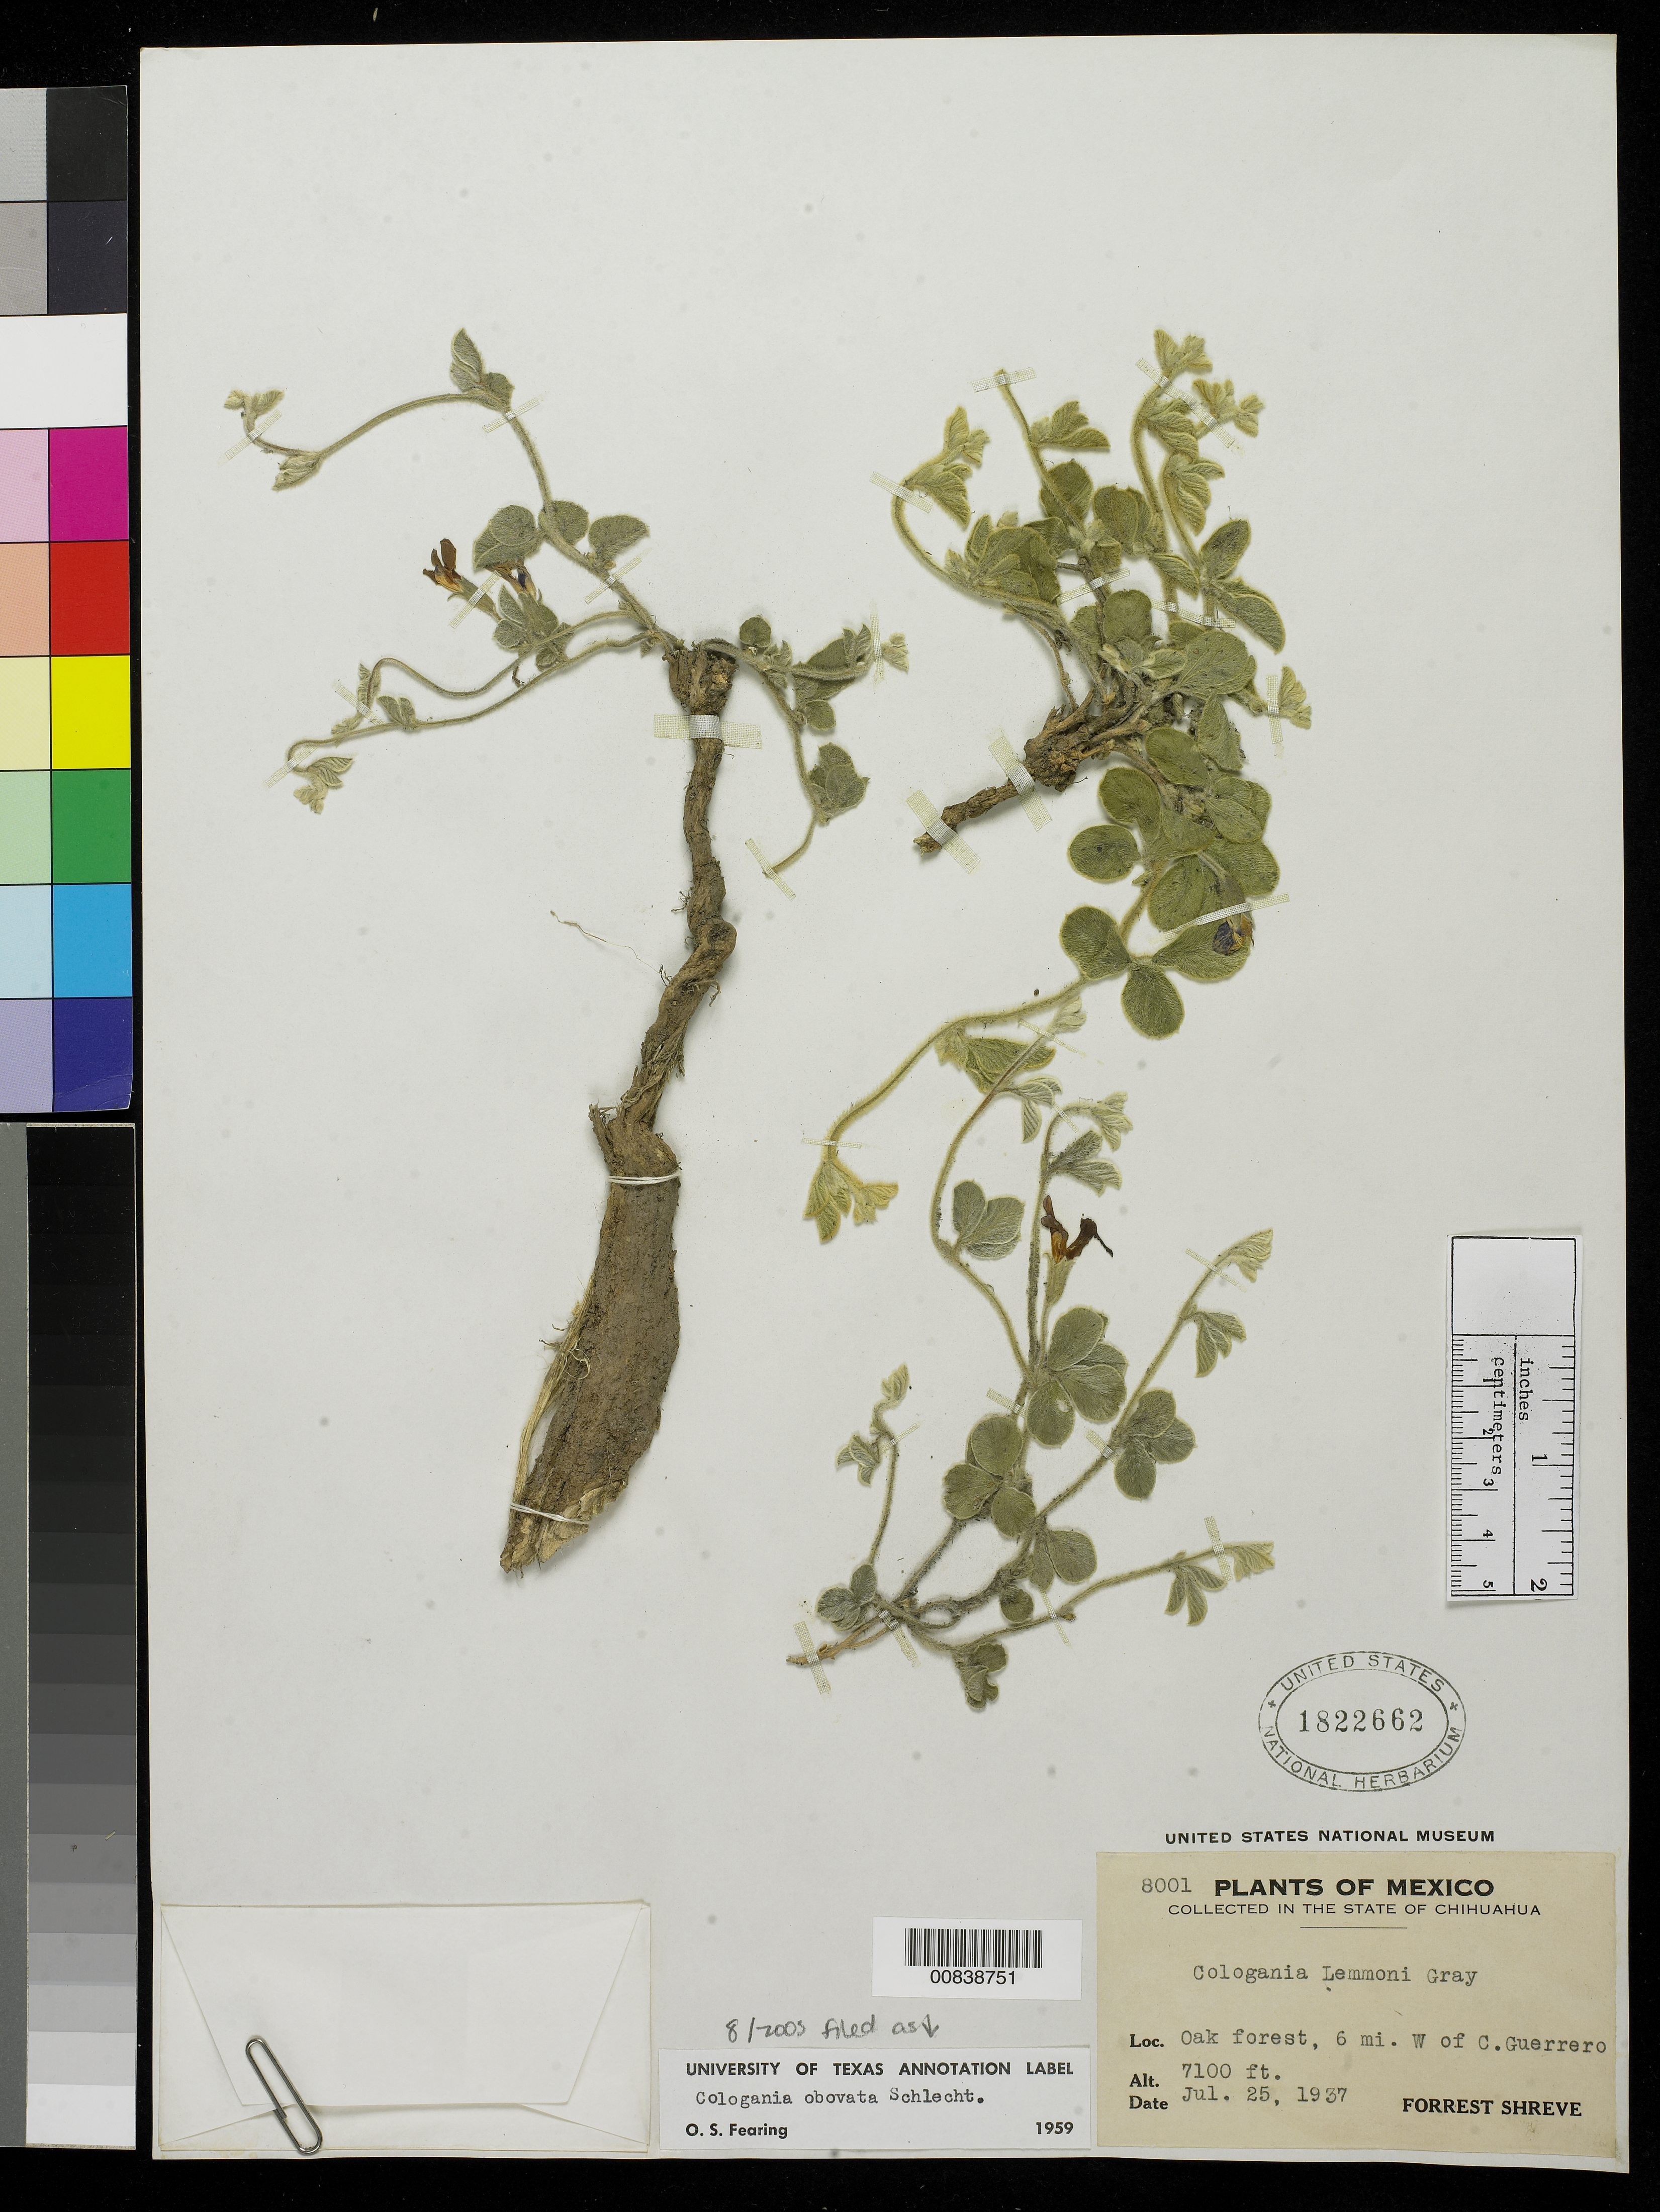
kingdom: Plantae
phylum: Tracheophyta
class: Magnoliopsida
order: Fabales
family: Fabaceae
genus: Cologania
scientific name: Cologania obovata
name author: Schltdl.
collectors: F. Shreve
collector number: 8001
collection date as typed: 25 Jul 1937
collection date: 1937-07-25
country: Mexico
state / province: Chihuahua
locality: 6 mi. W of C. Guerrero, Chihuahua.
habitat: Oak forest.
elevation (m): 2164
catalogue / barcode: US 1822662